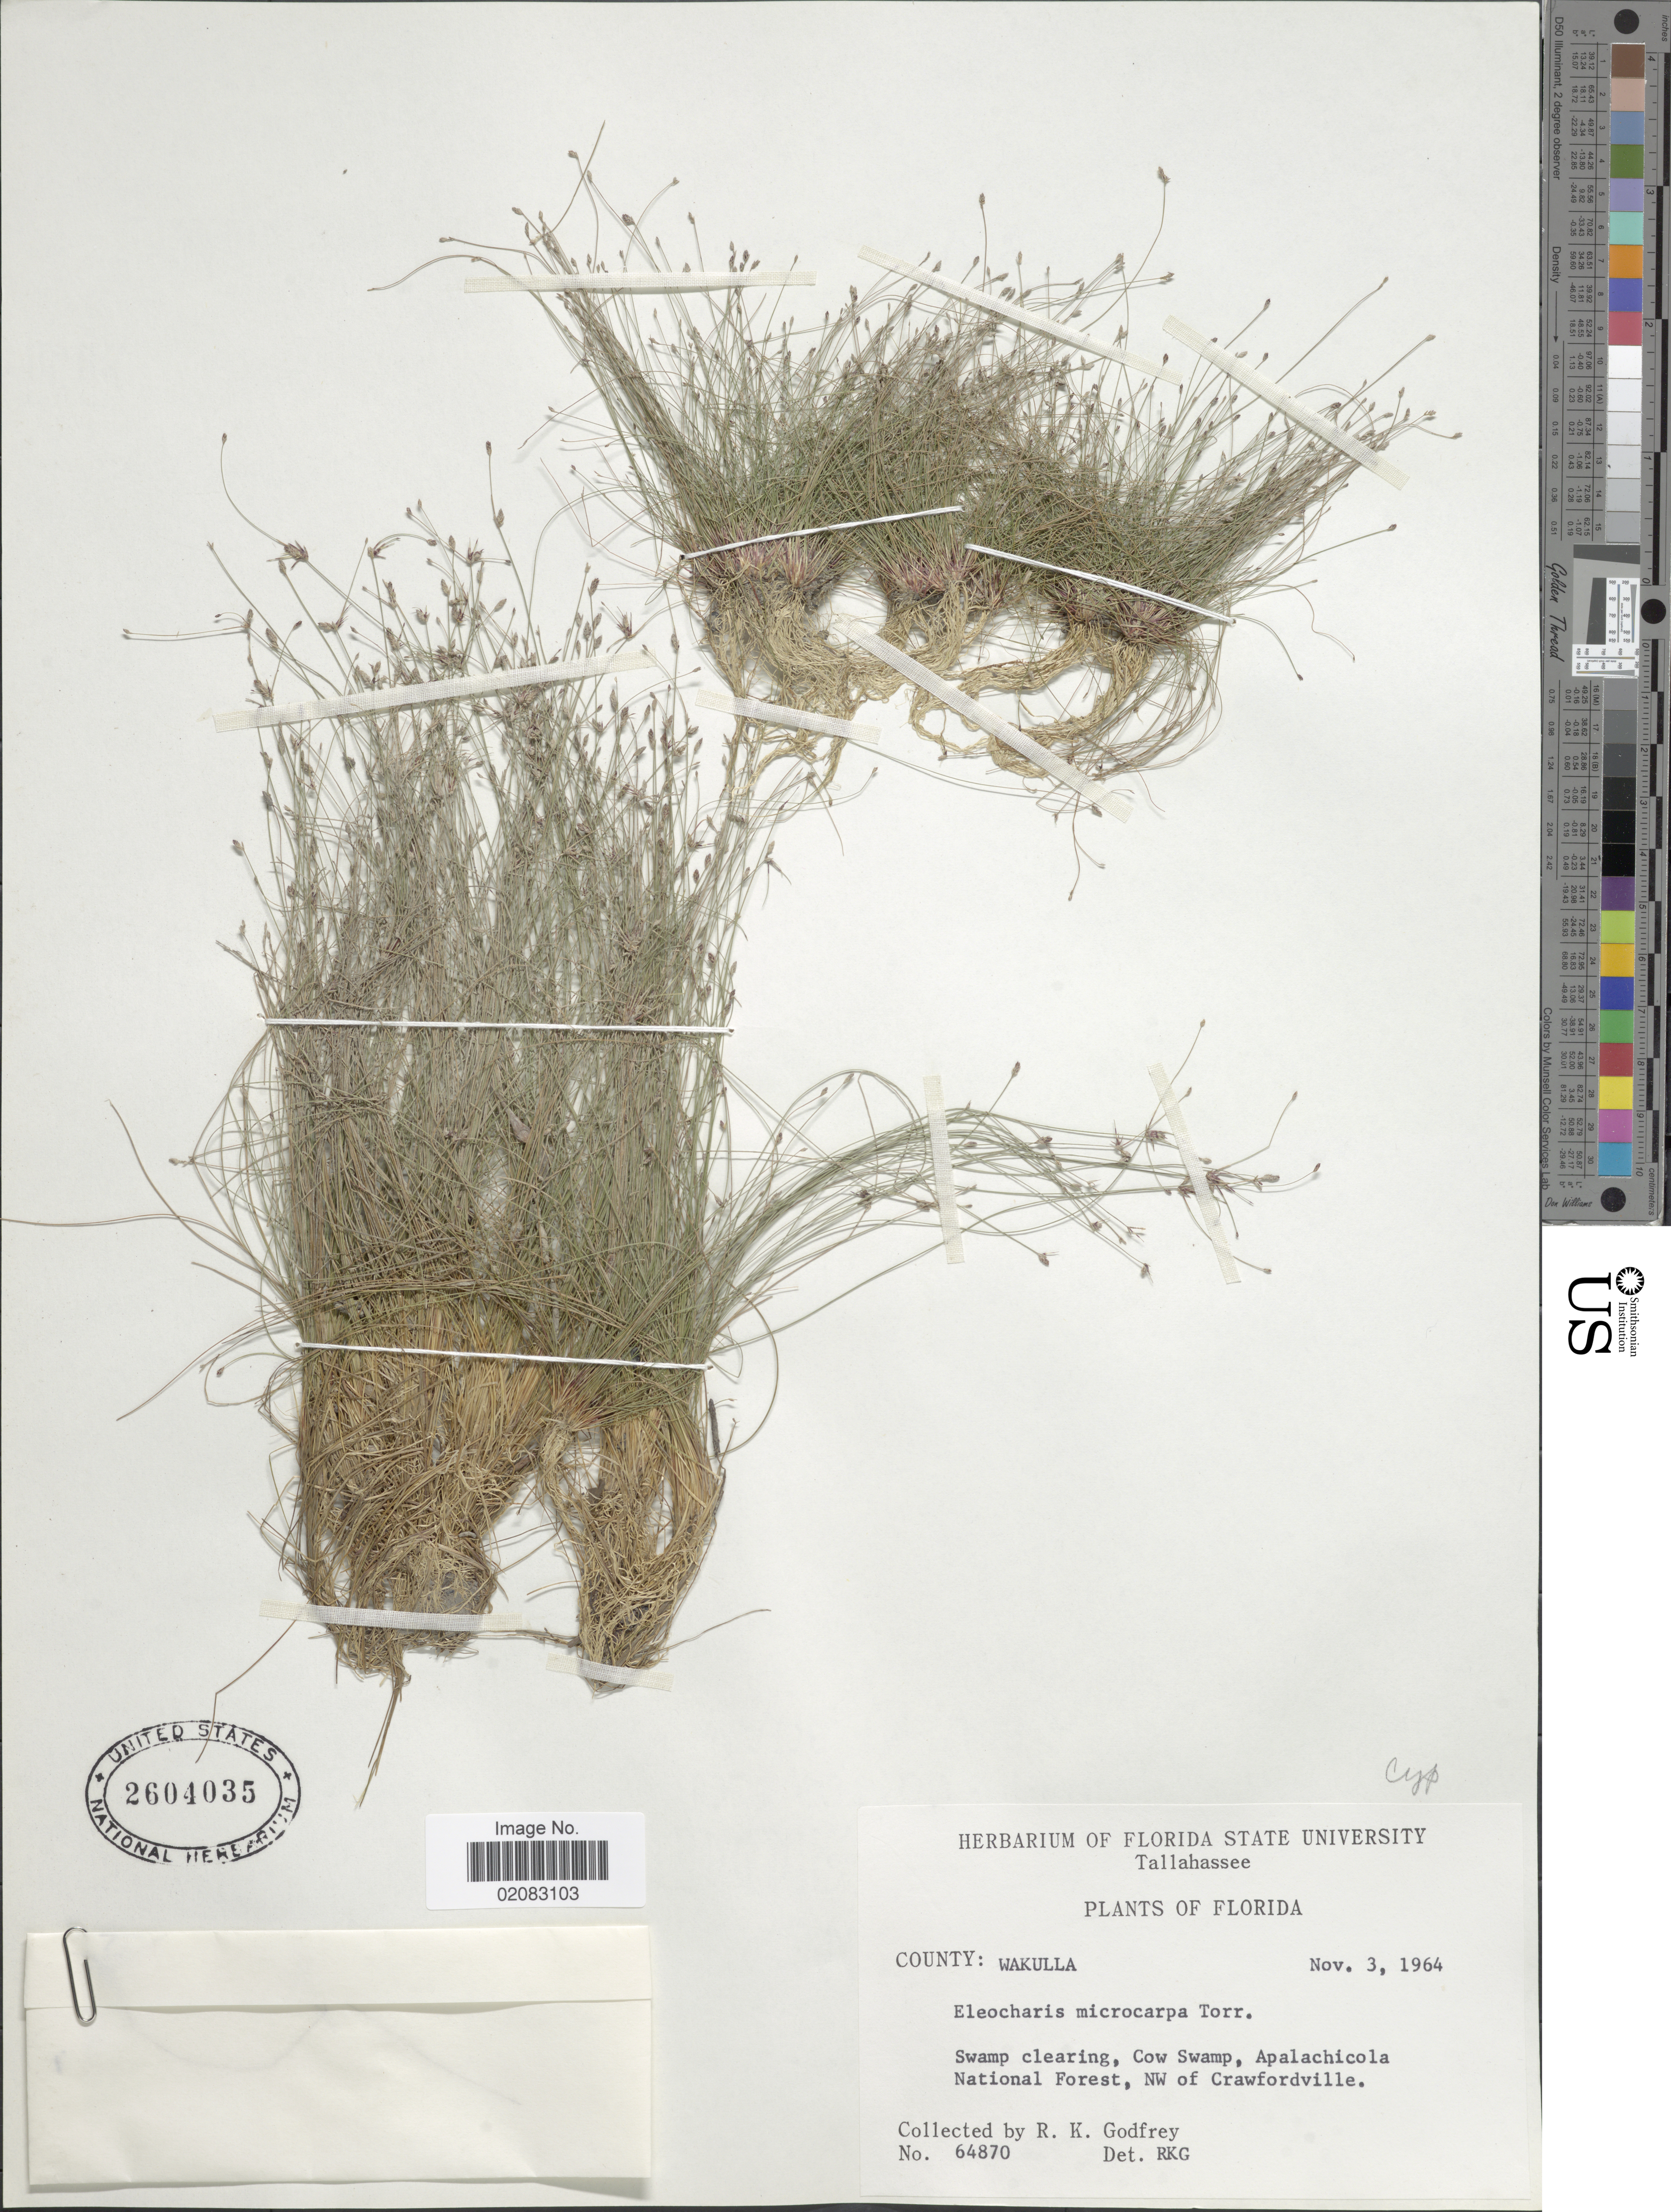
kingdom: Plantae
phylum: Tracheophyta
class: Liliopsida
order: Poales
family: Cyperaceae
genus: Eleocharis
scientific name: Eleocharis microcarpa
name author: Torr.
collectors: R. K. Godfrey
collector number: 64870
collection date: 1964-11-03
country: United States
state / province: Florida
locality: County: Wakulla, Swamp clearing, Cow Swamp, Apalachicola National Forest, NW of Crawfordville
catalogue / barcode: US 2604035